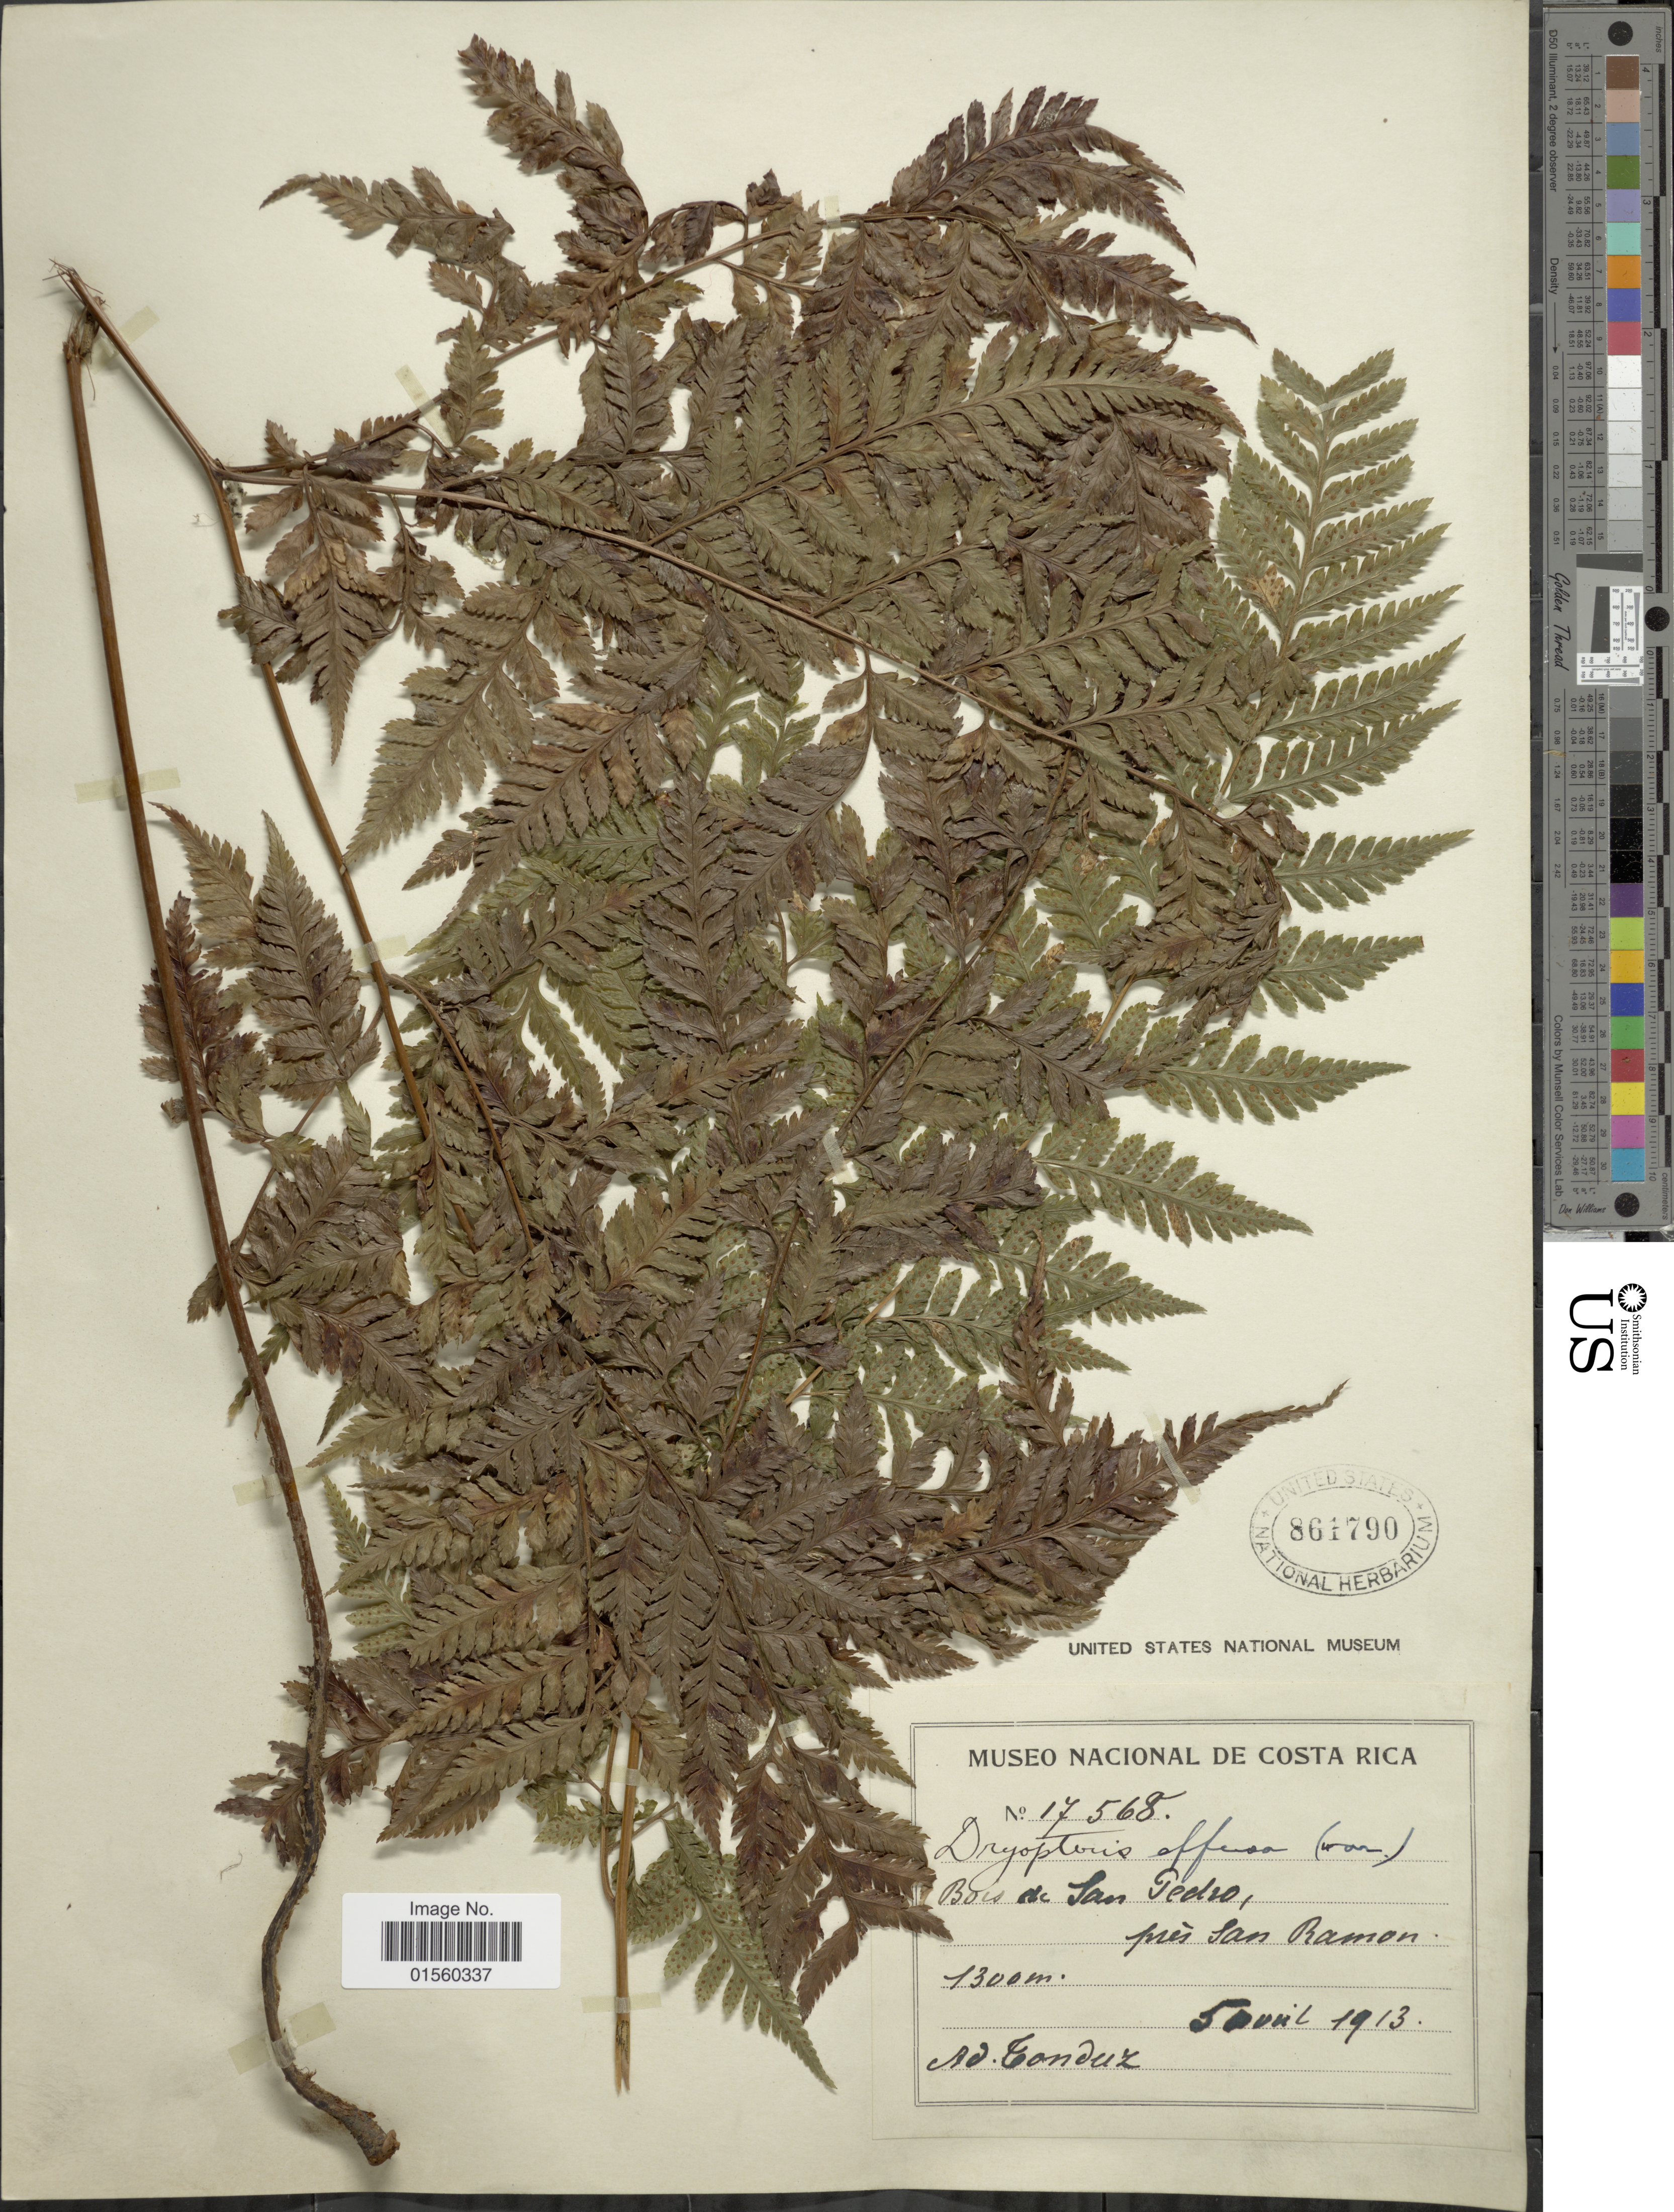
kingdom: Plantae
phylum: Tracheophyta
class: Polypodiopsida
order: Polypodiales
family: Dryopteridaceae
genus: Parapolystichum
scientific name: Parapolystichum effusum var. effusum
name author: (Sw.) Ching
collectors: A. Tonduz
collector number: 17568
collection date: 1913-04-05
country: Costa Rica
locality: Bois de San Pedro, pres San Ramon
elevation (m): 1300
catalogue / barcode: US 861790